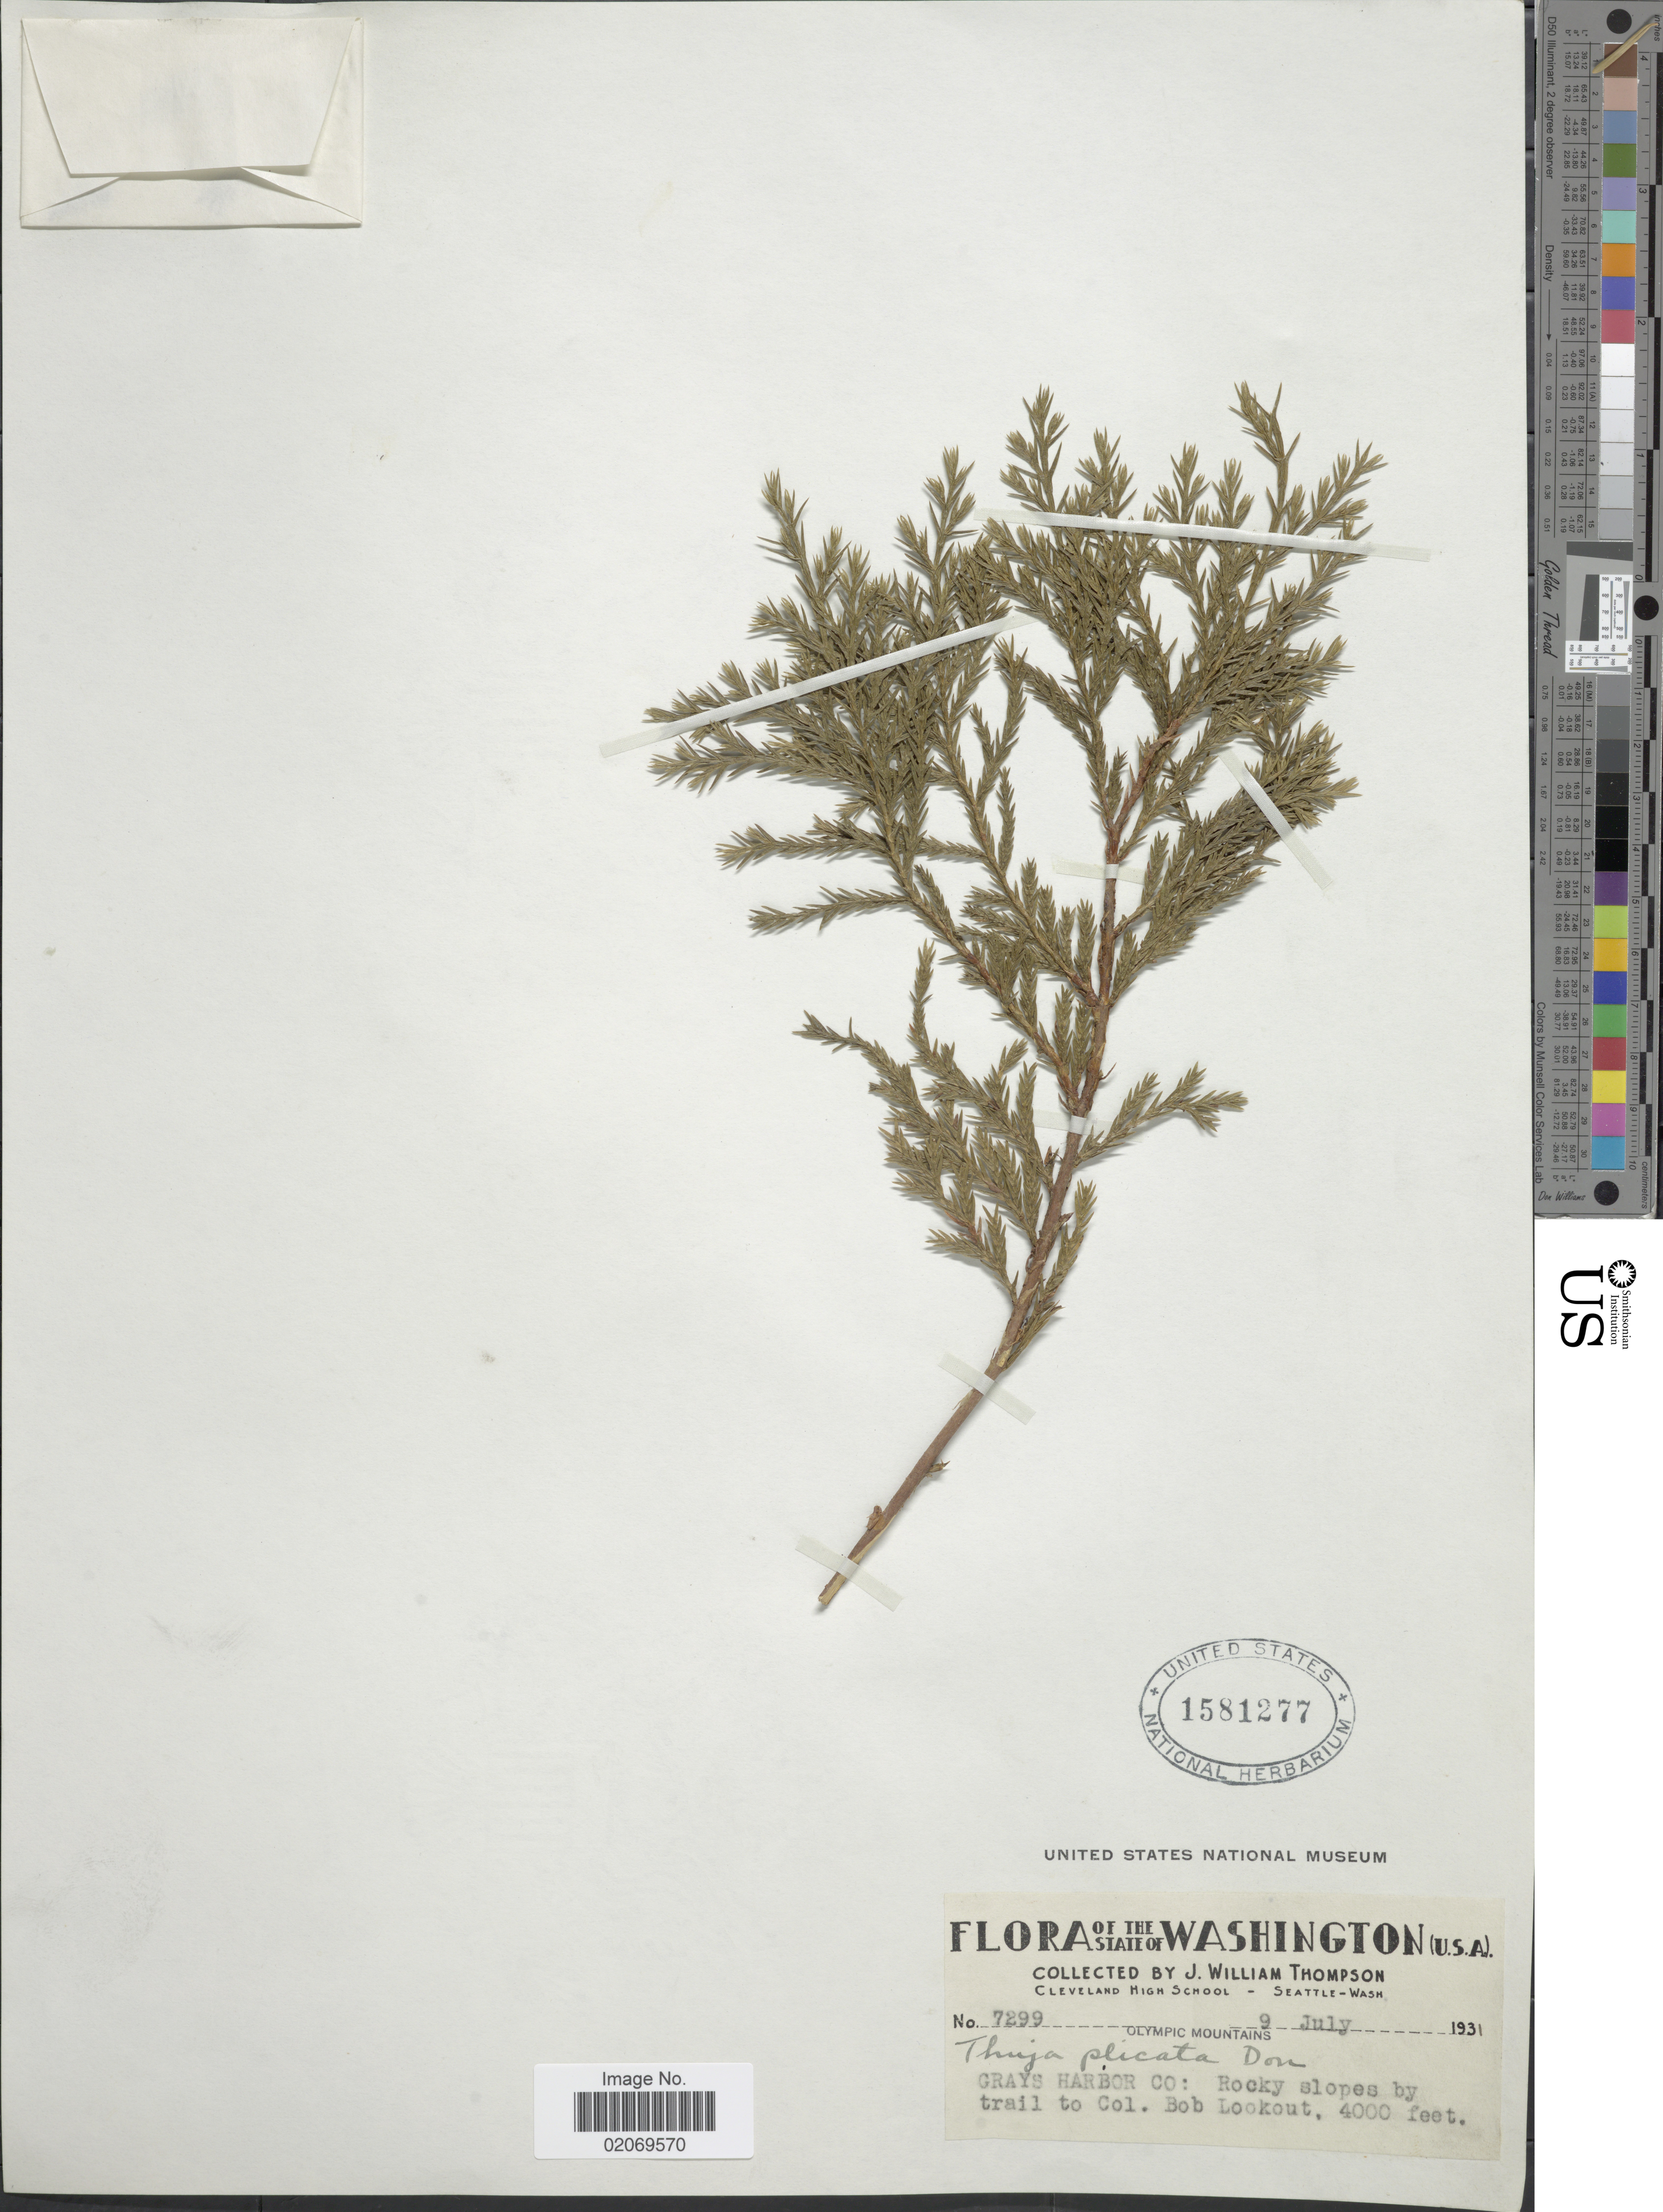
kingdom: Plantae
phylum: Tracheophyta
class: Pinopsida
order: Pinales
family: Cupressaceae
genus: Thuja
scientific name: Thuja plicata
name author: Donn & D. Don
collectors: J. W. Thompson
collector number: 7299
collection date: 1931-07-09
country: United States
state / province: Washington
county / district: Grays Harbor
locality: Grays Harbor Co: Rocky slopes by trail to Col. Bob Lookout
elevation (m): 1219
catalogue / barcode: US 1581277